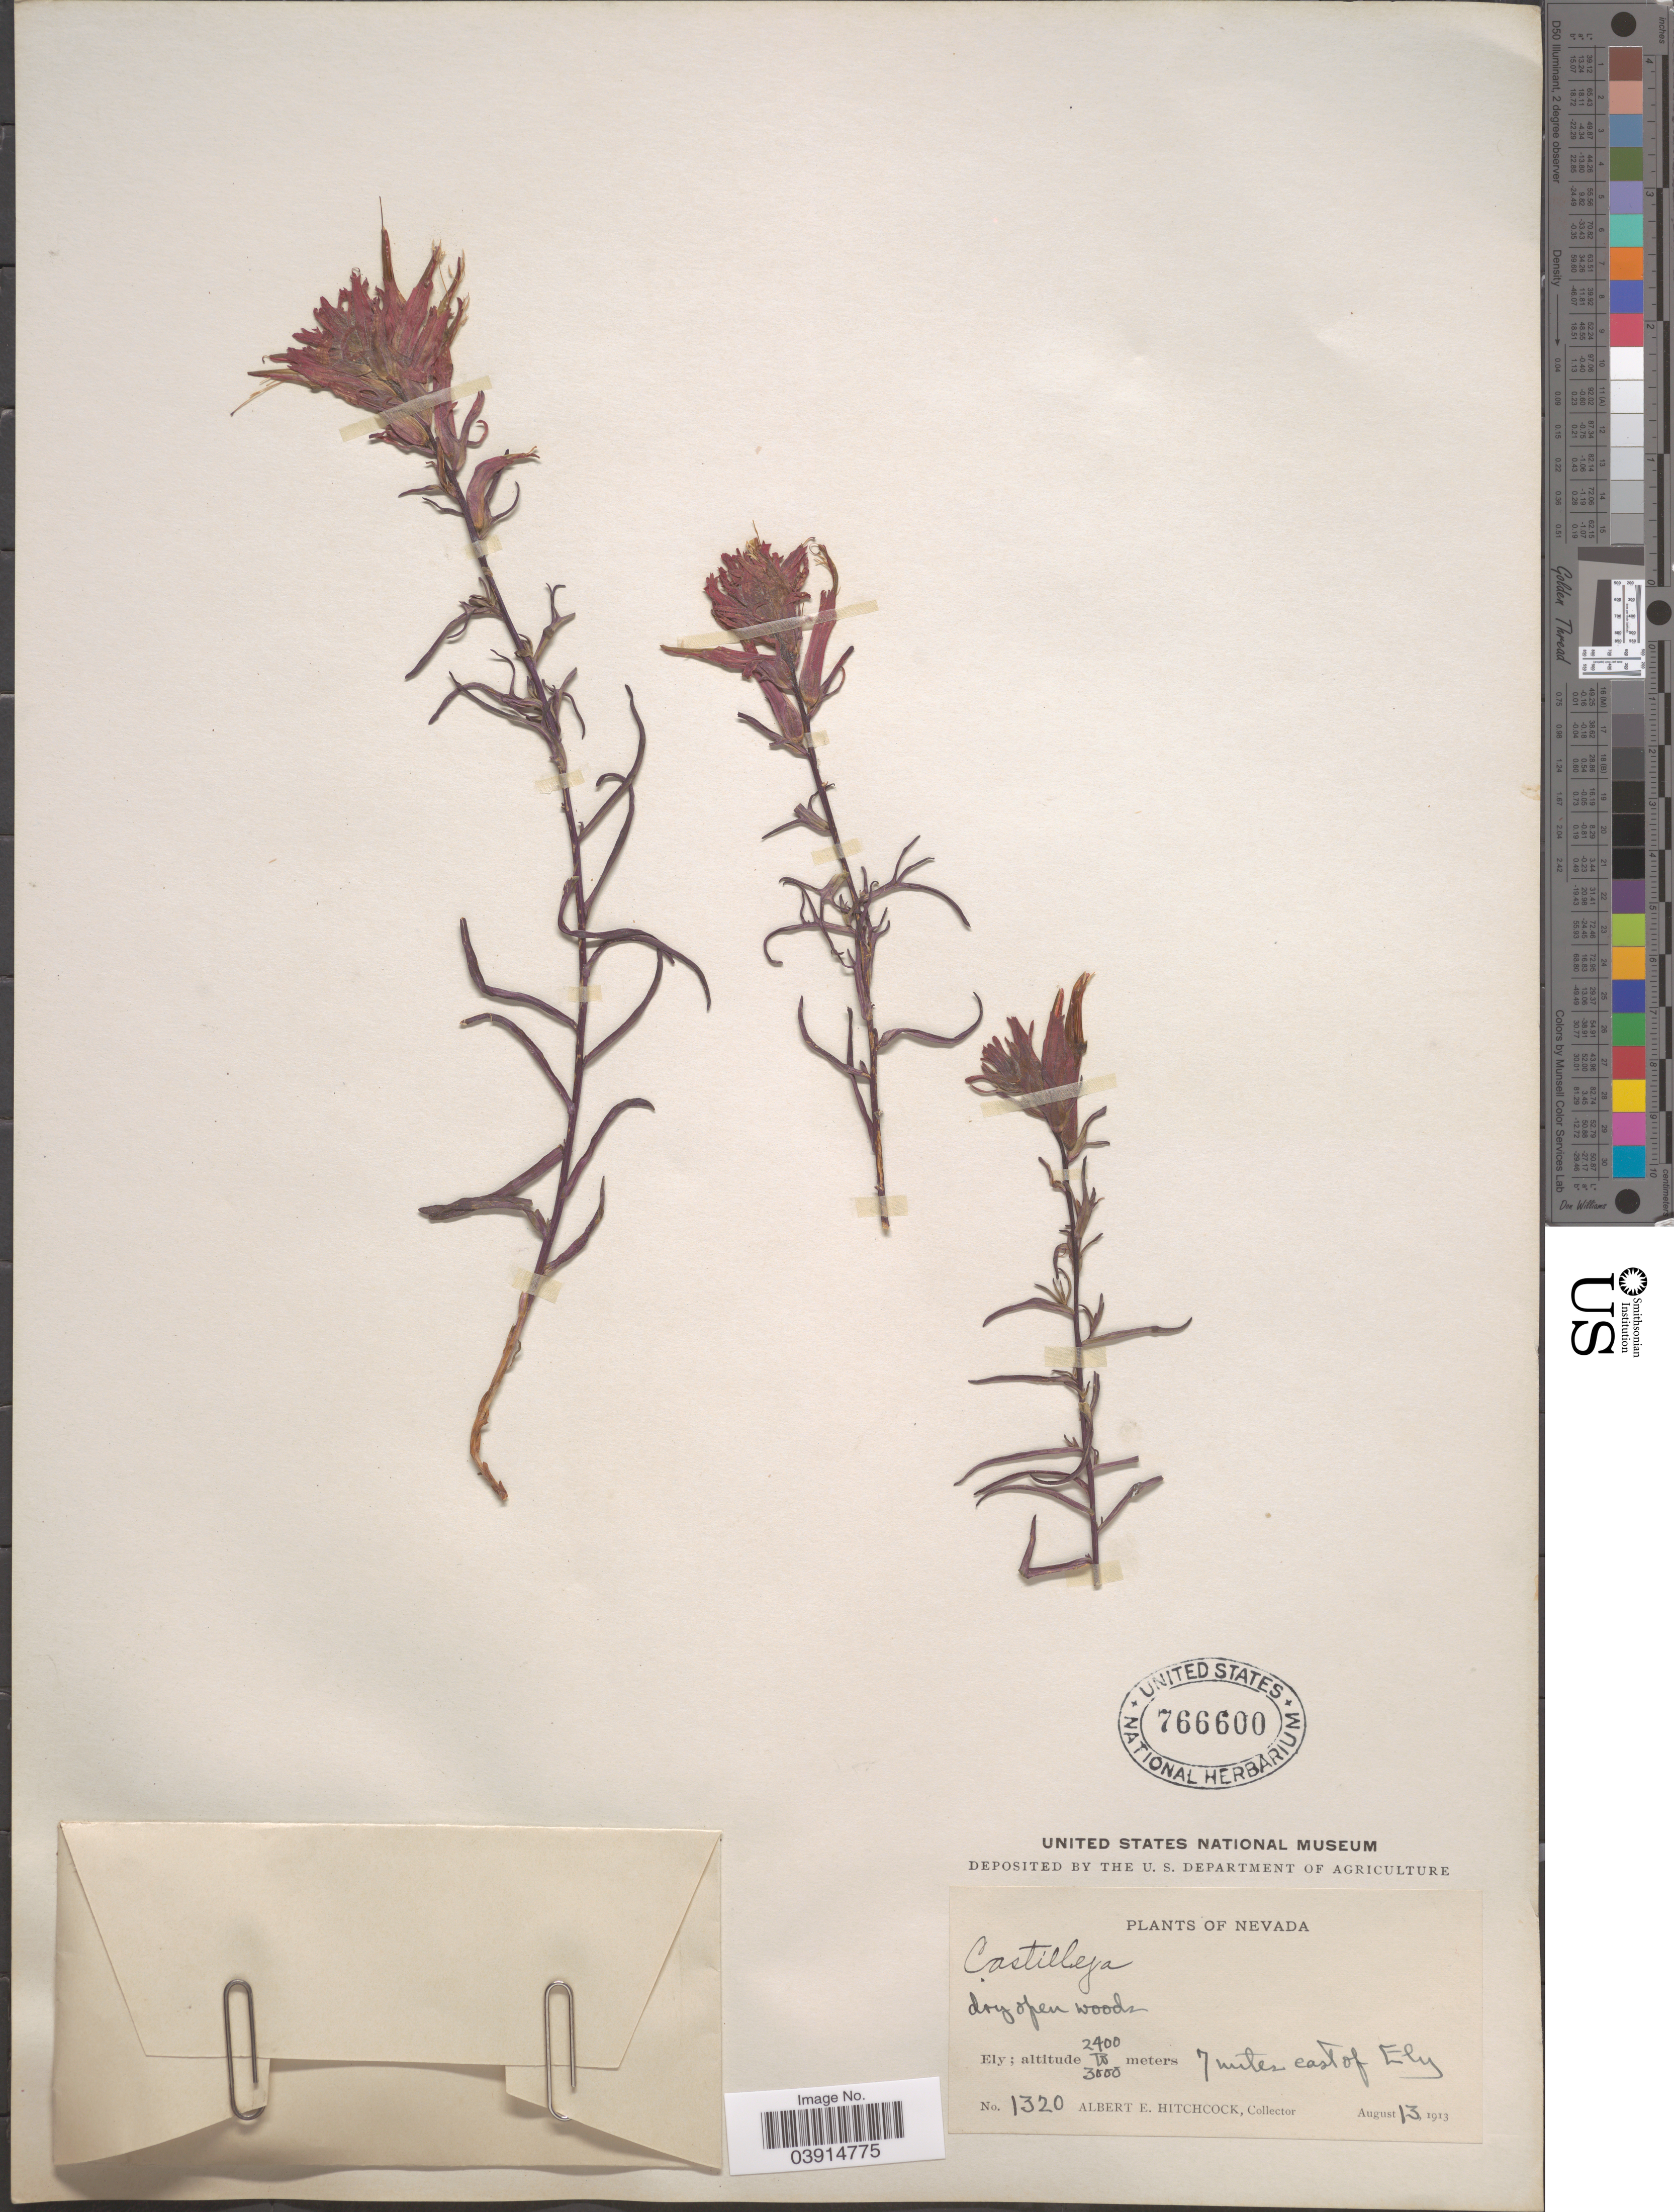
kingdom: Plantae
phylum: Tracheophyta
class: Magnoliopsida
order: Lamiales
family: Orobanchaceae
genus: Castilleja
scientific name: Castilleja sp.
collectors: A. Hitchcock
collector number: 1320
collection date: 1913-08-13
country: United States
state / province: Nevada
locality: Dry open woods. Ely; 7 miles east of Ely.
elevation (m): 2400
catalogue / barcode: US 766600